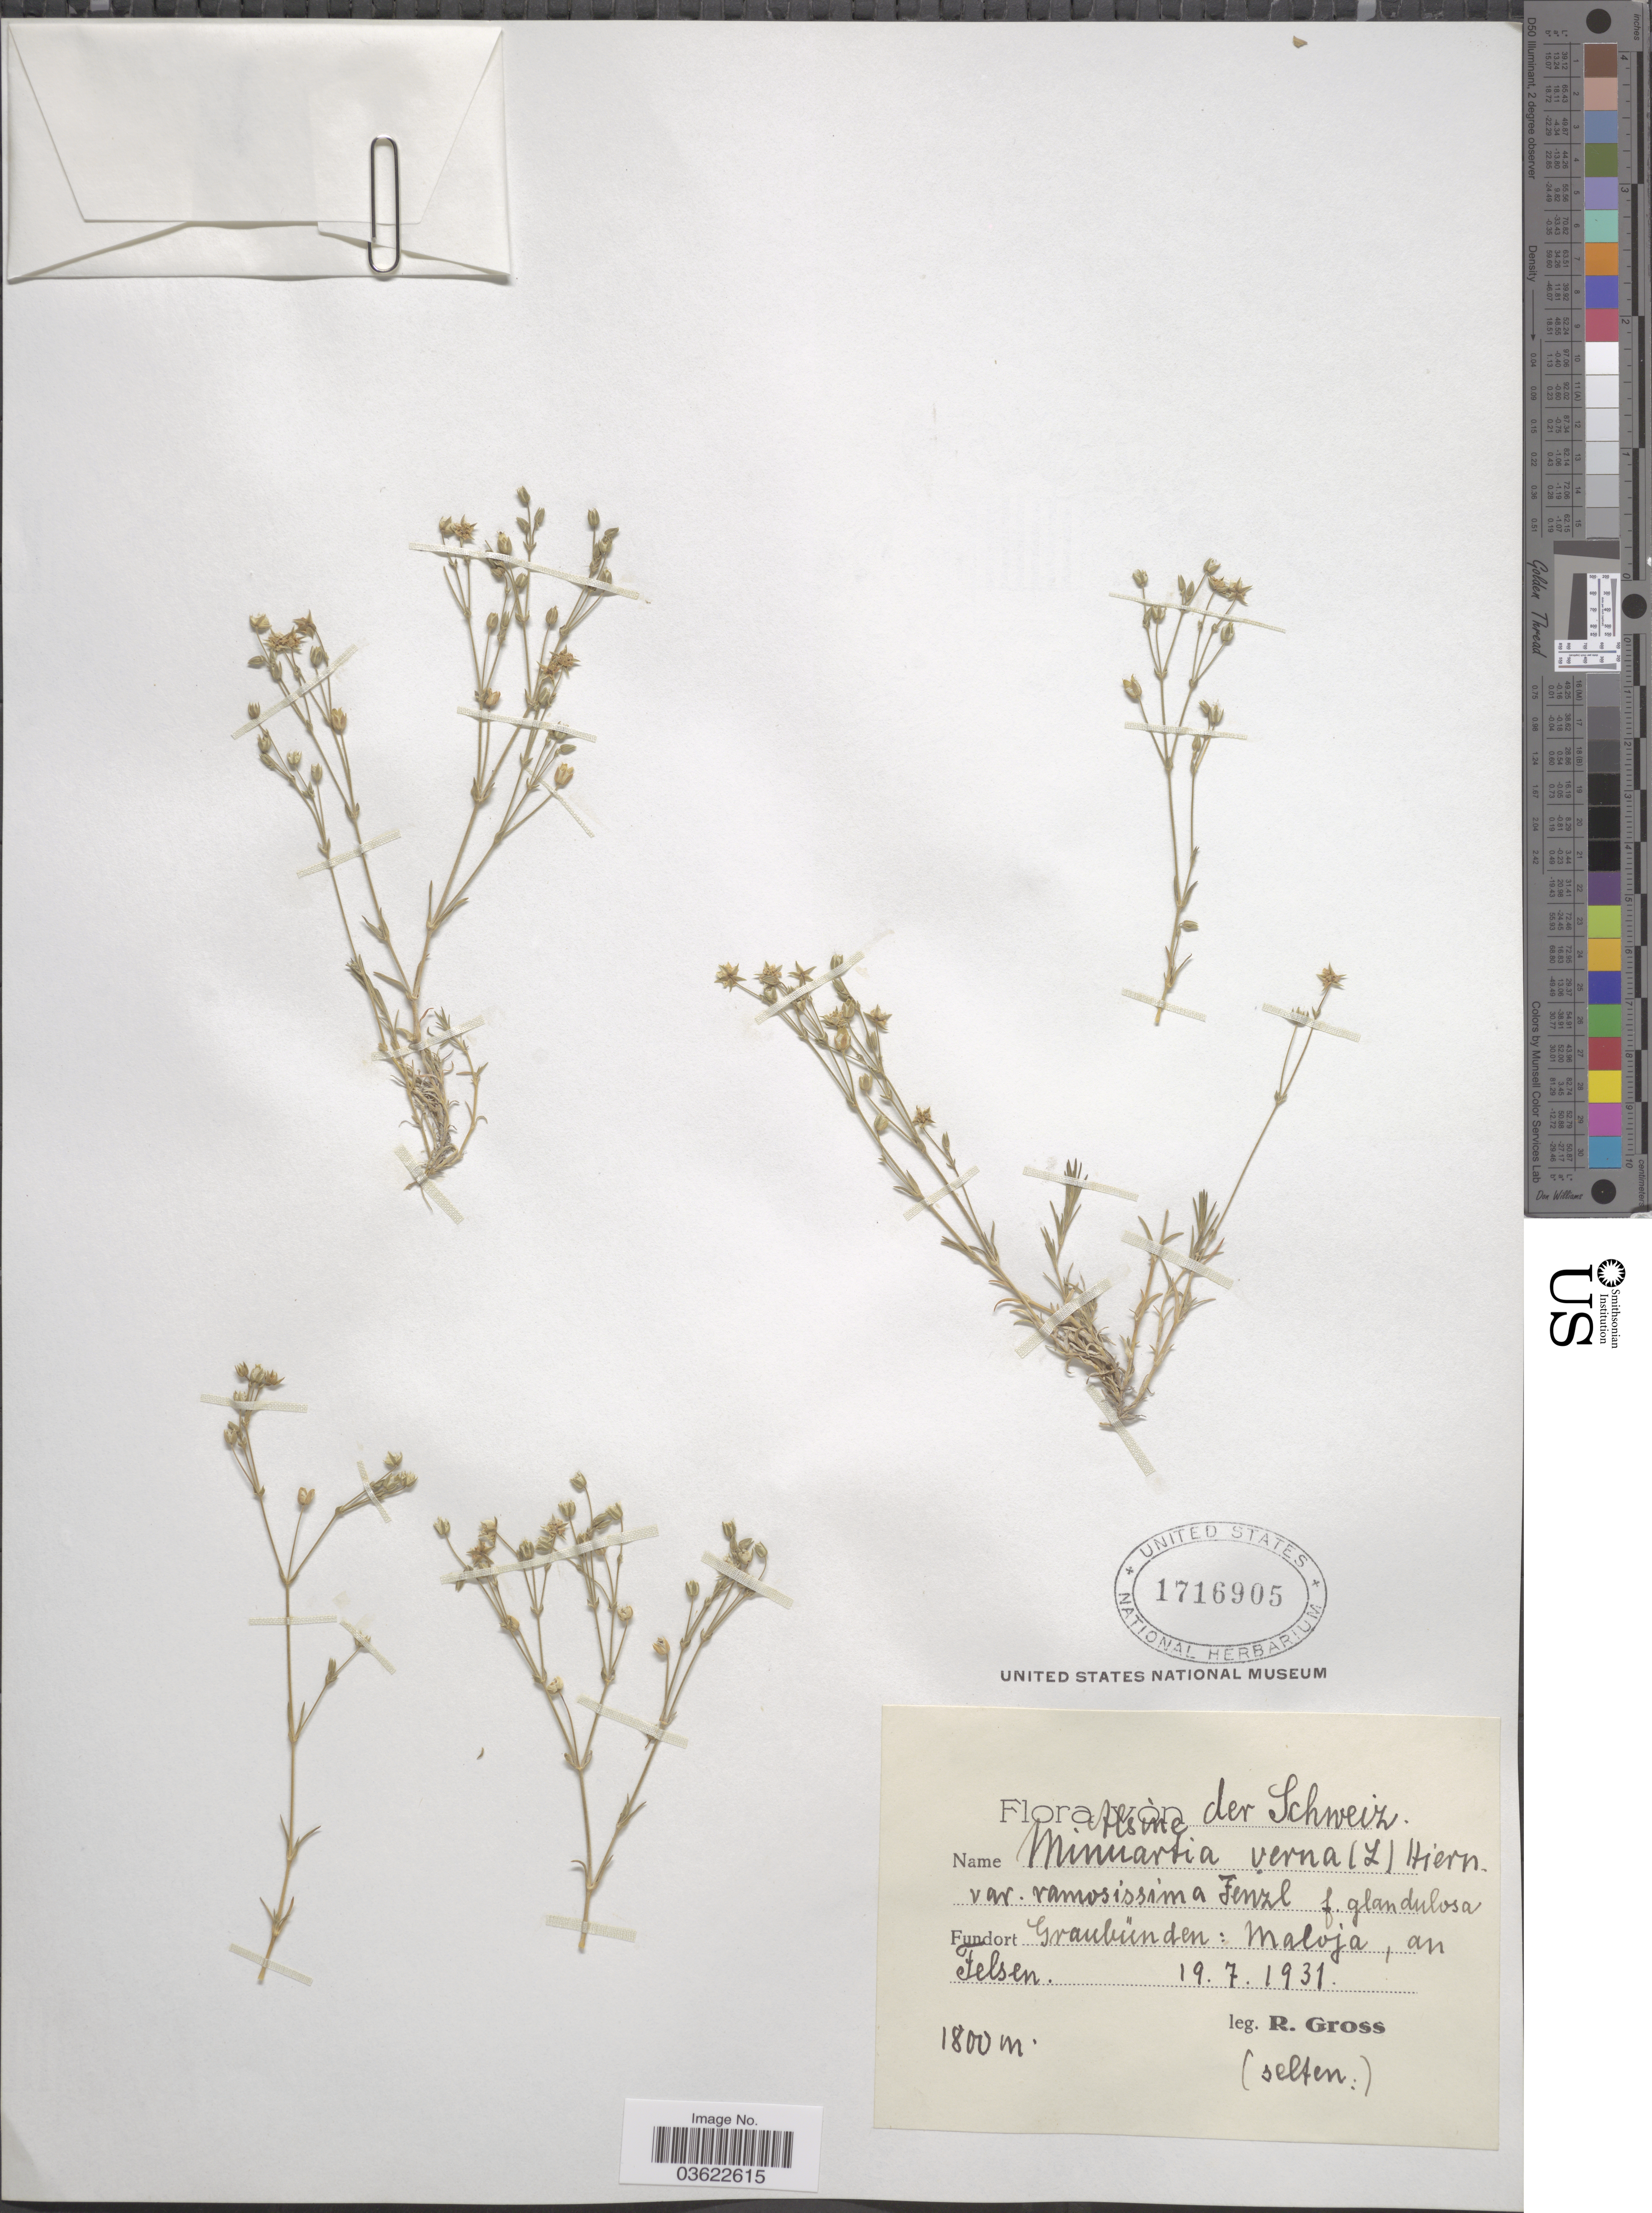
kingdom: Plantae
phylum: Tracheophyta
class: Magnoliopsida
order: Caryophyllales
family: Caryophyllaceae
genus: Arenaria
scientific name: Arenaria verna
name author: L.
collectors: R. Gross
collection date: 1931-07-19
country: Switzerland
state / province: Schwyz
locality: Graubünden: Maloja, an Felsen.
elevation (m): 1800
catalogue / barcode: US 1716905